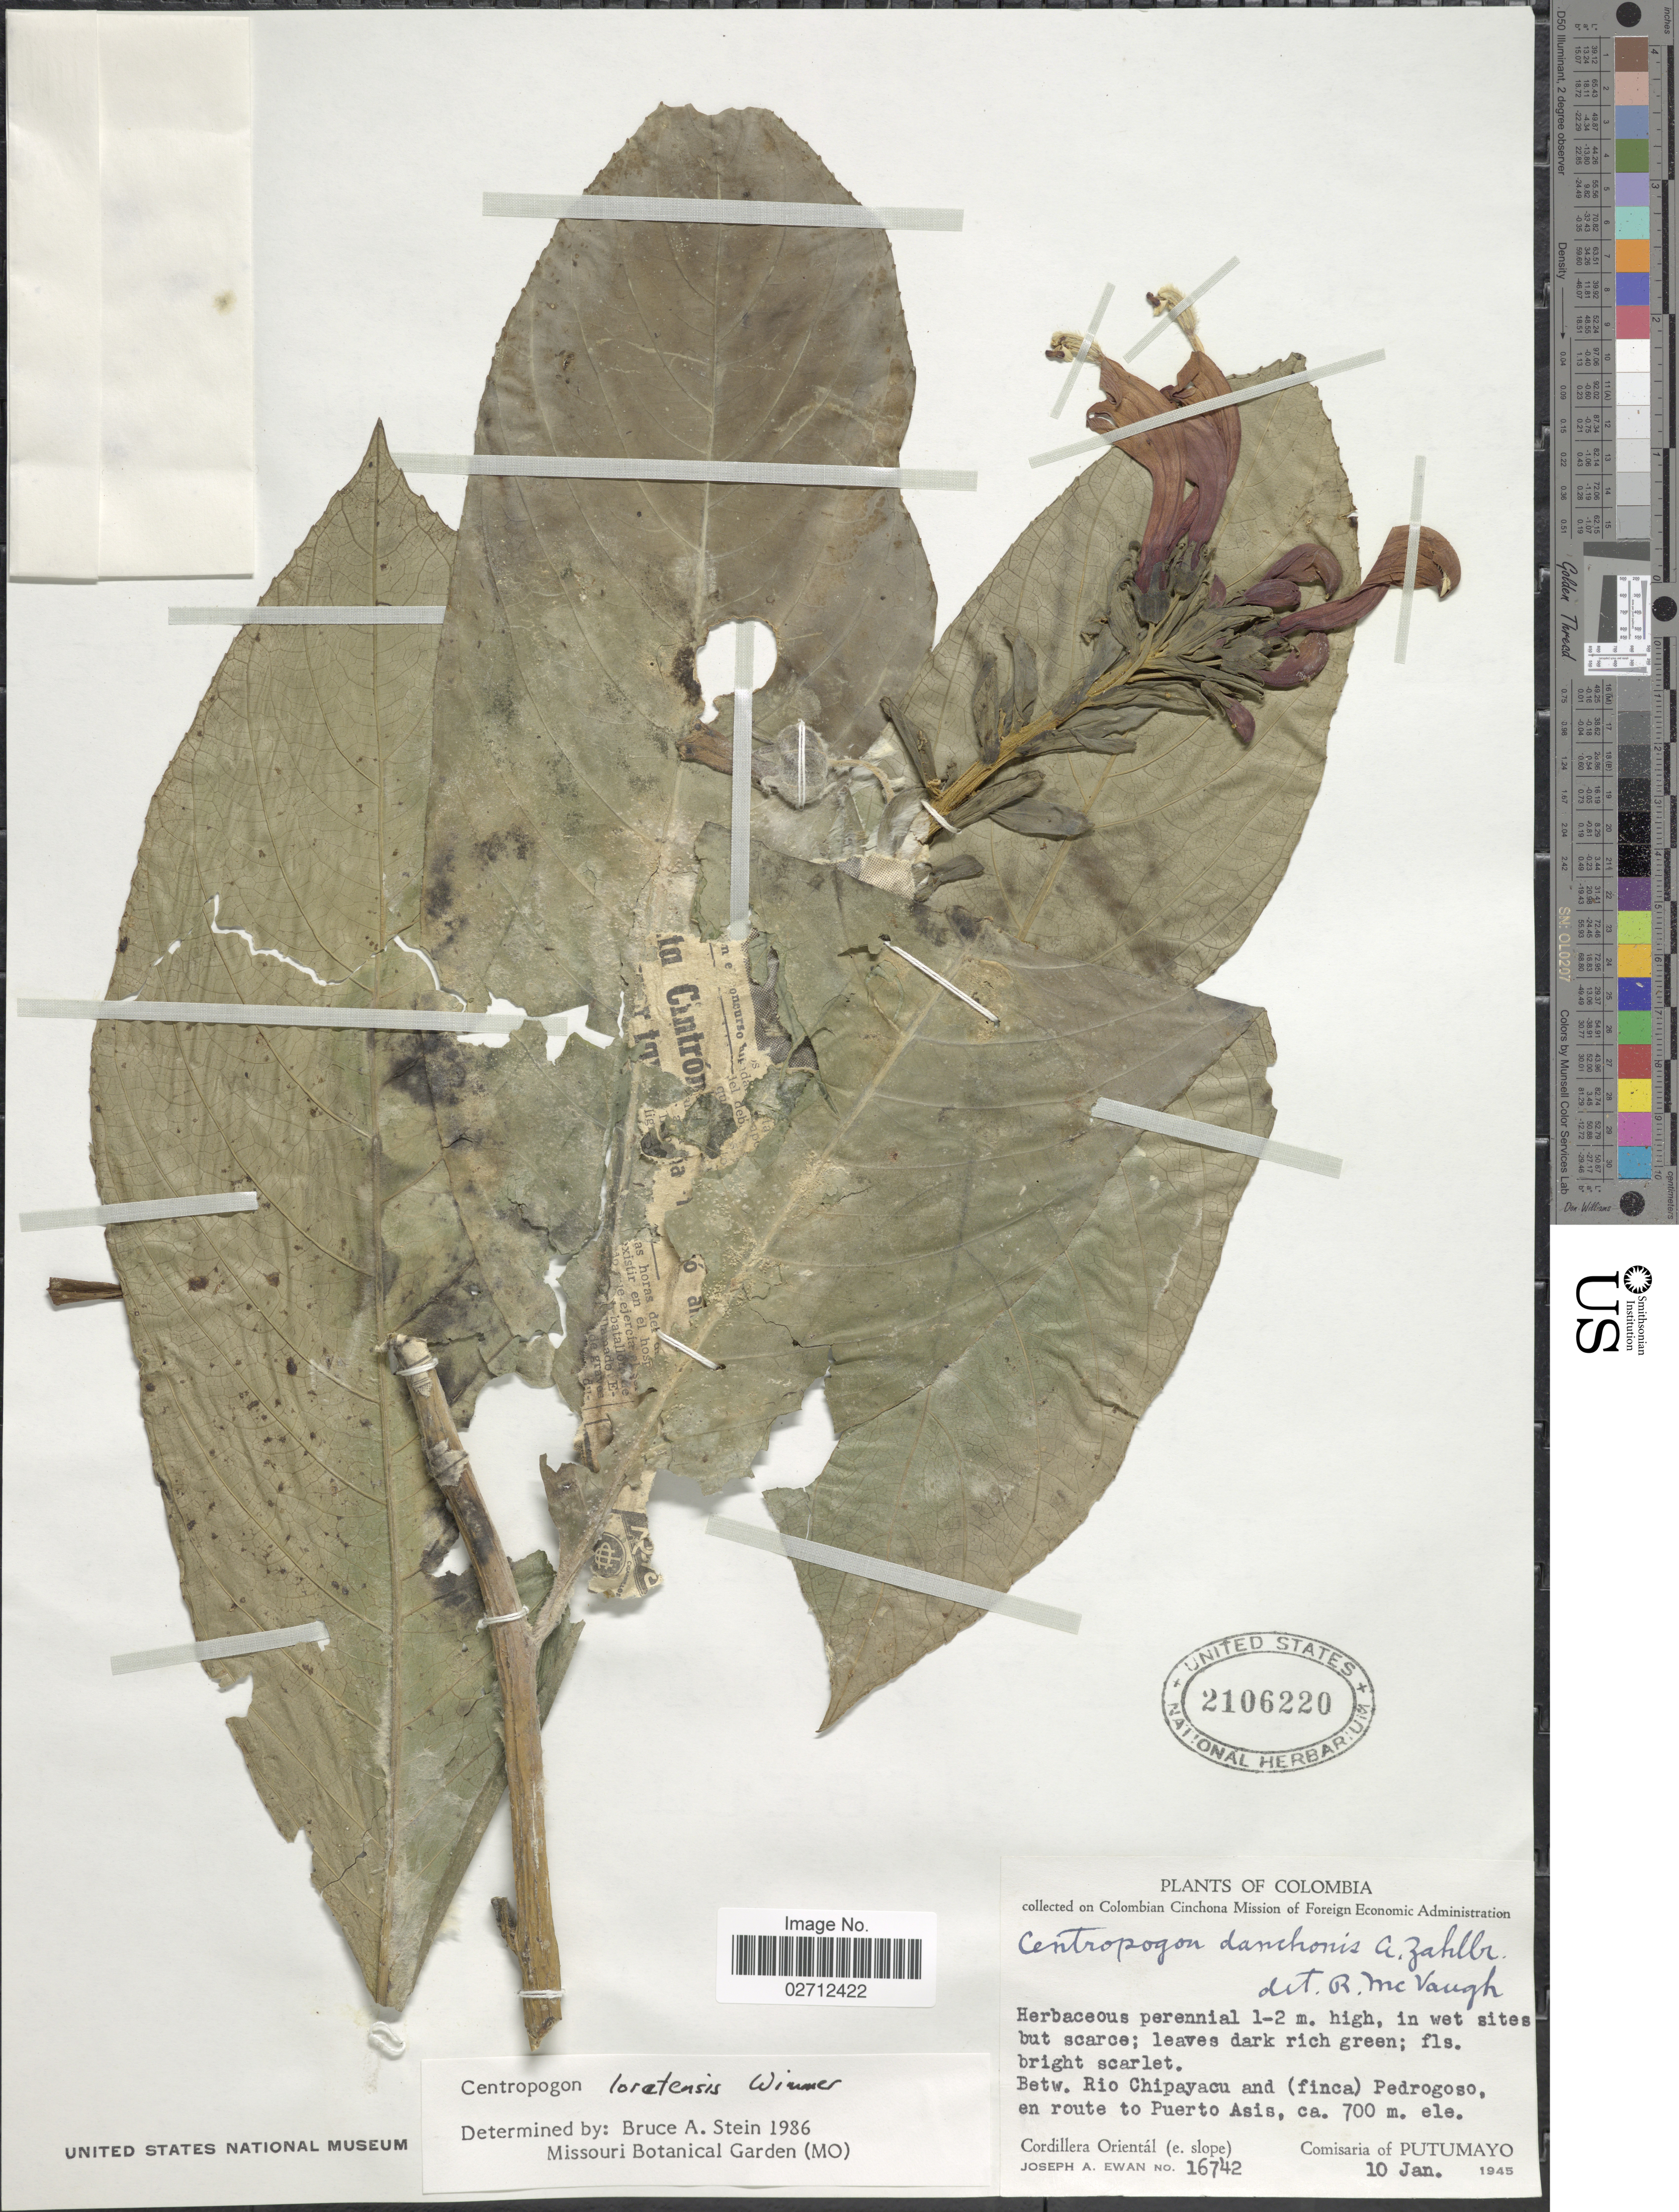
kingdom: Plantae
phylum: Tracheophyta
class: Magnoliopsida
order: Asterales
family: Campanulaceae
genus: Centropogon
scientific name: Centropogon loretensis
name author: E. Wimm.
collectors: J. A. Ewan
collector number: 16742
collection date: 1945-01-10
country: Colombia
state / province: Putumayo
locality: Betw. Rio Chipayacu and (finca) Pedrogoso, en route to Puerto Asis, Cordillera Orientál (e. slope), Comisaria of Putumayo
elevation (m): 700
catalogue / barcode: US 2106220